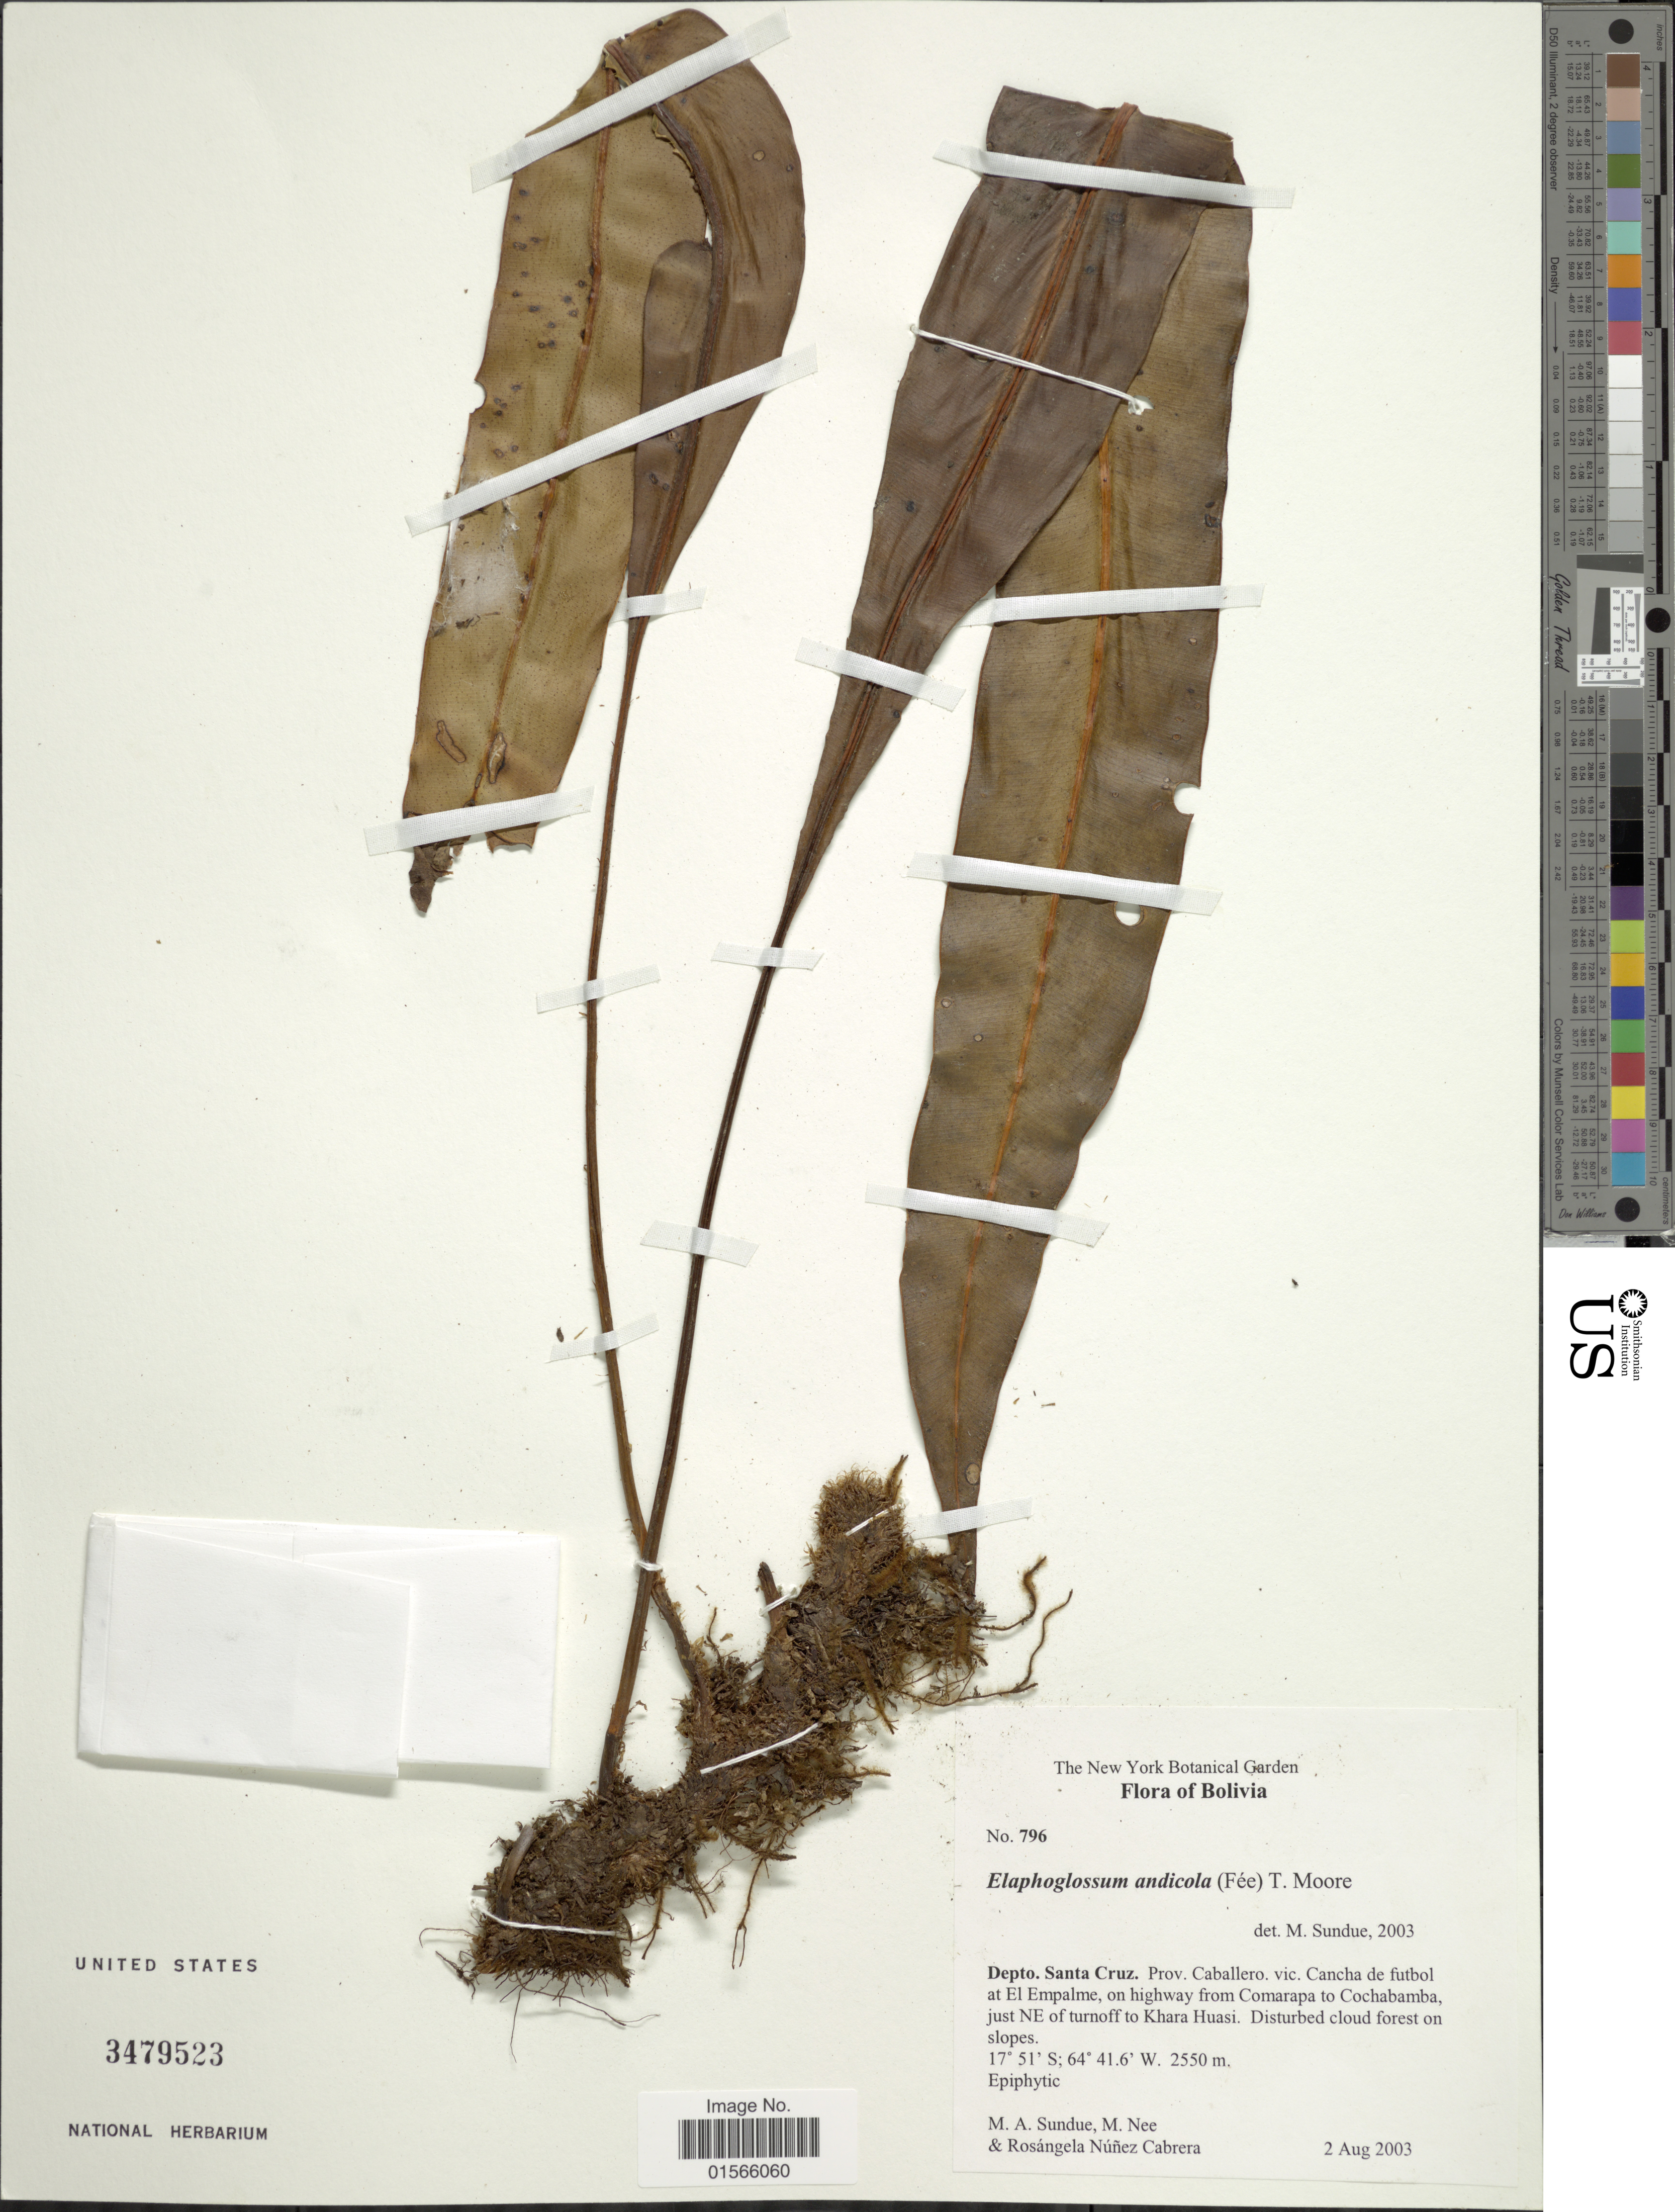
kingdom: Plantae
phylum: Tracheophyta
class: Polypodiopsida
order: Polypodiales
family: Dryopteridaceae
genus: Elaphoglossum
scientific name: Elaphoglossum andicola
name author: (Fée) T. Moore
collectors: M. Sundue, M. Nee & R. Núnez Cabrera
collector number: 796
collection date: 2003-08-02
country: Bolivia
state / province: Santa Cruz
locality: Depto. Santa Cruz, prov. Caballero. vic. Cncha de futbol a El Ampalme, on highway from Comarapa to Cochabamba, just NE of turnoff to Khara Huasi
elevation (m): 2550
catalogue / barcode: US 3479523